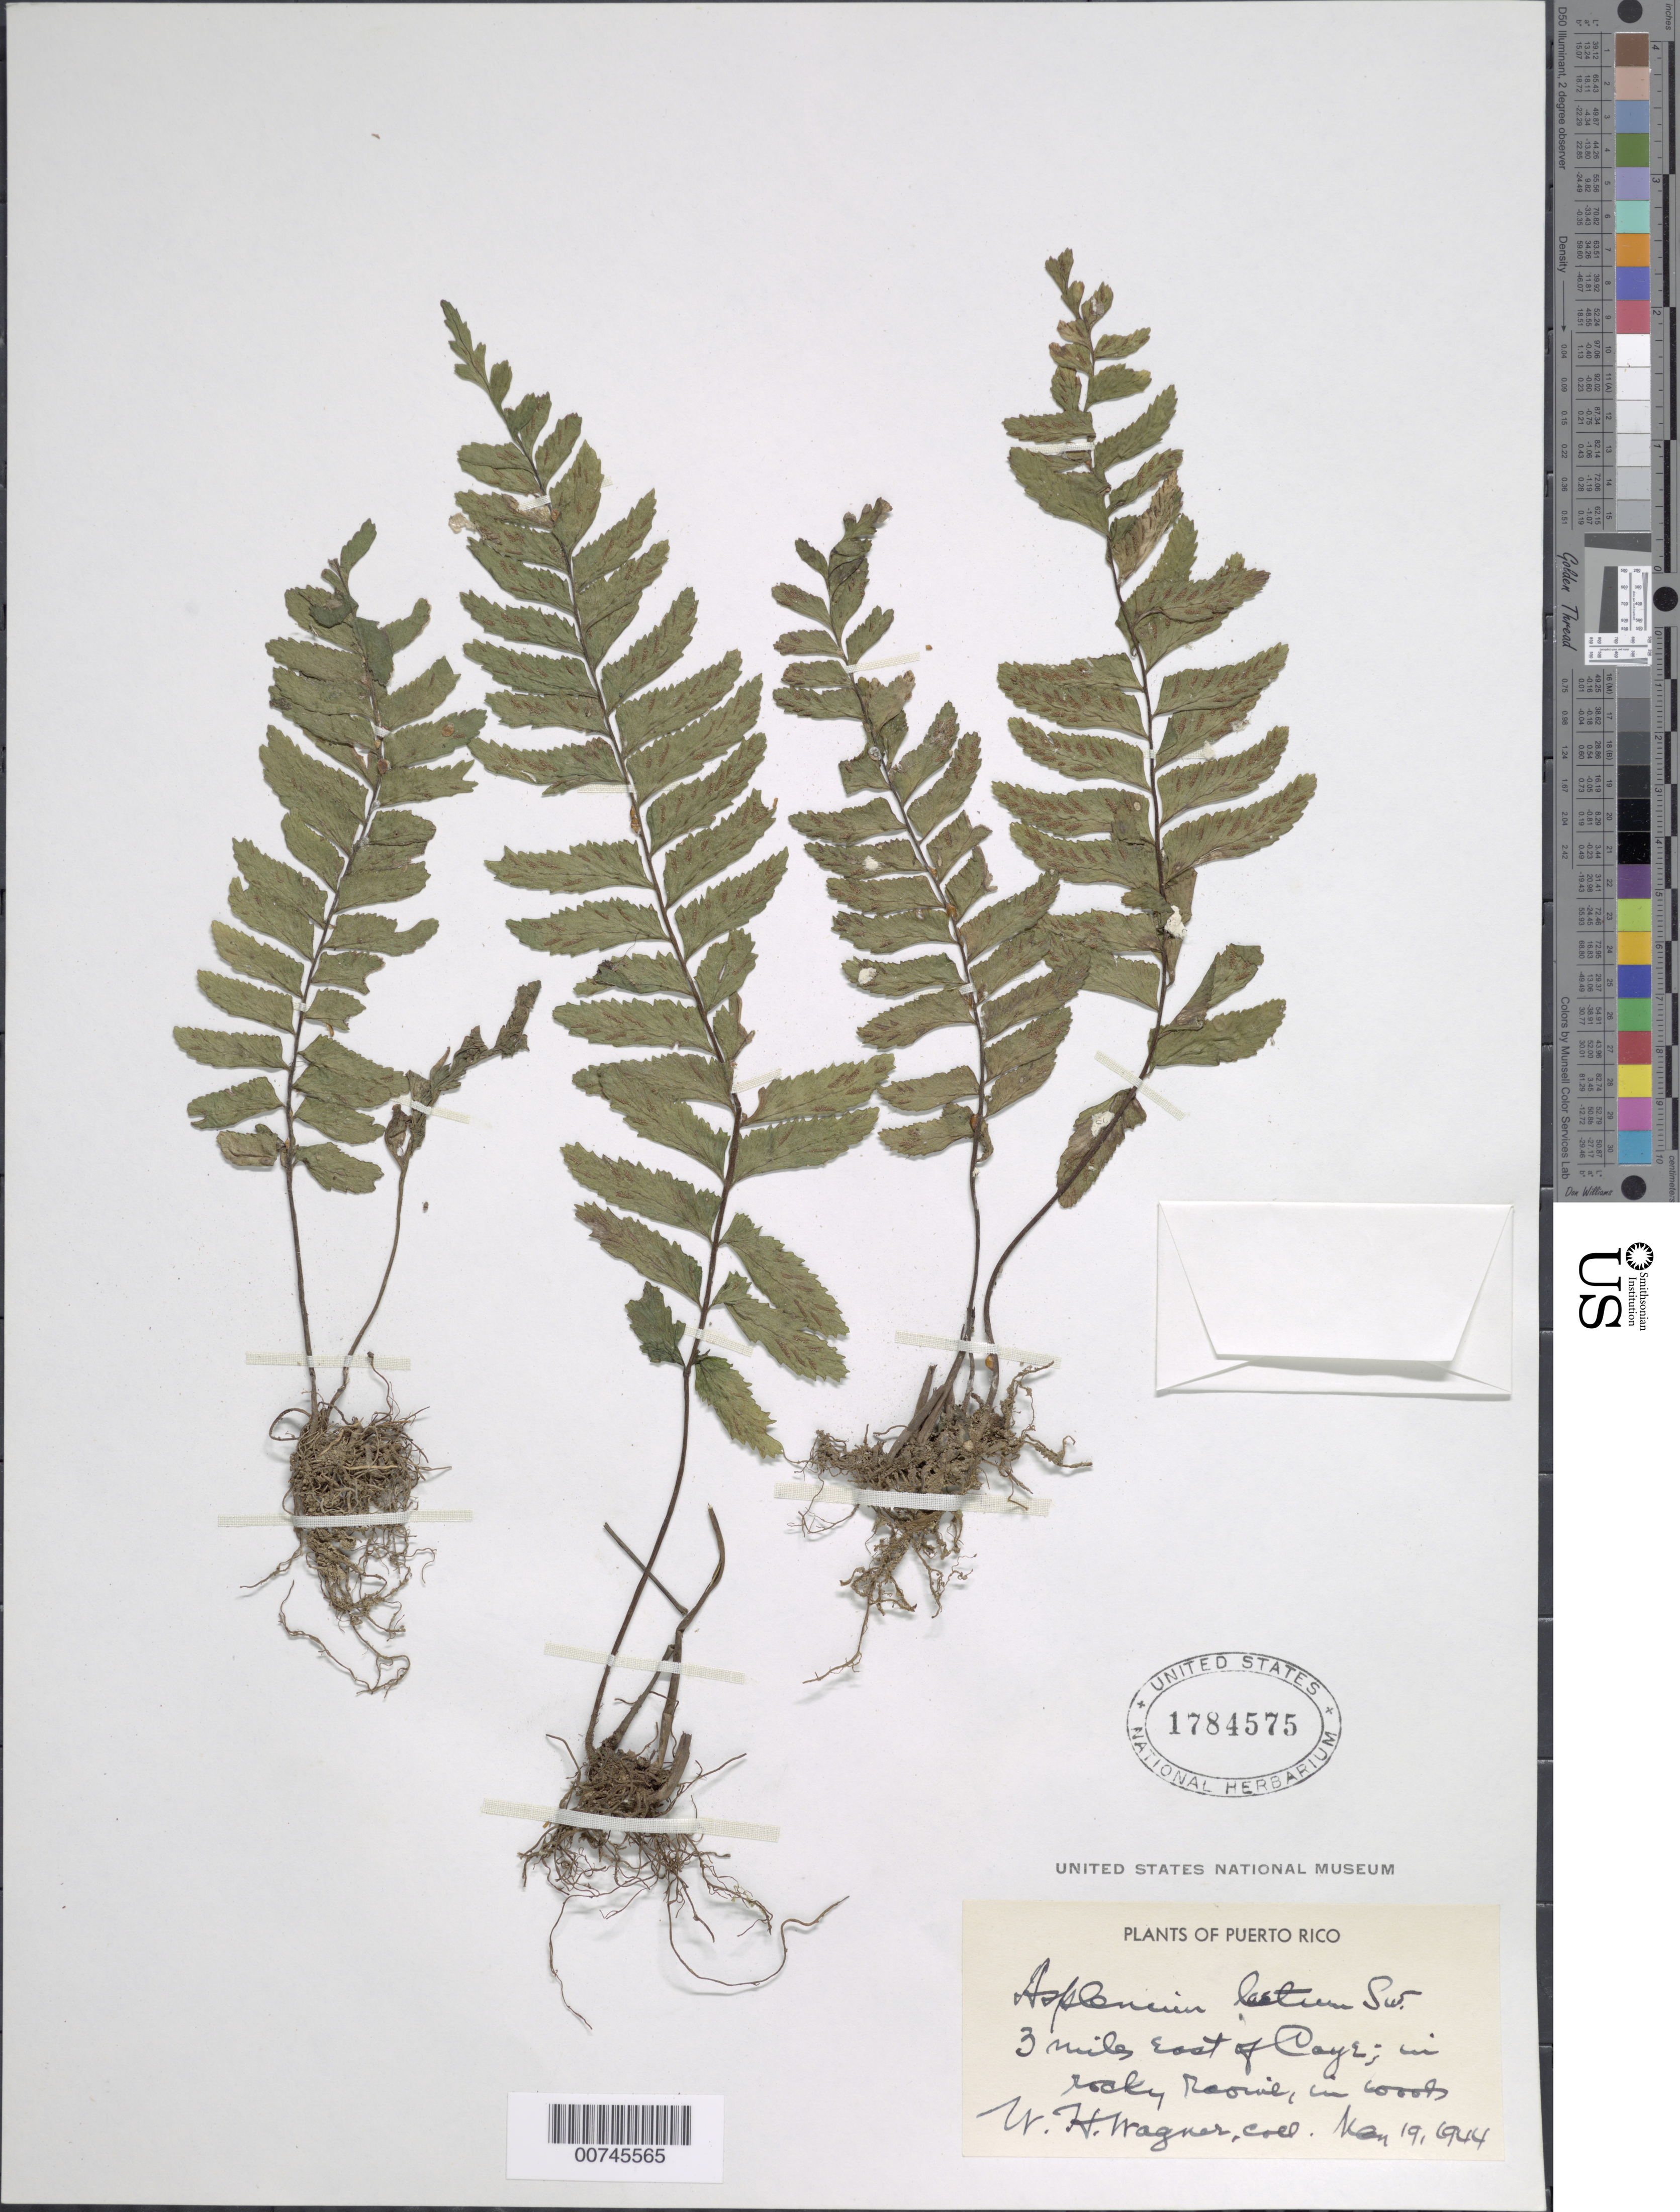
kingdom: Plantae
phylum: Tracheophyta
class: Polypodiopsida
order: Polypodiales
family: Aspleniaceae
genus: Asplenium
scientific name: Asplenium laetum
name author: Sw.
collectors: W. H. Wagner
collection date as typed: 19 May 1944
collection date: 1944-05-19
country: Puerto Rico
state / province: Cayey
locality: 3 miles east of Cayey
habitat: In rocky ravine, in woods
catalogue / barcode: US 1784575